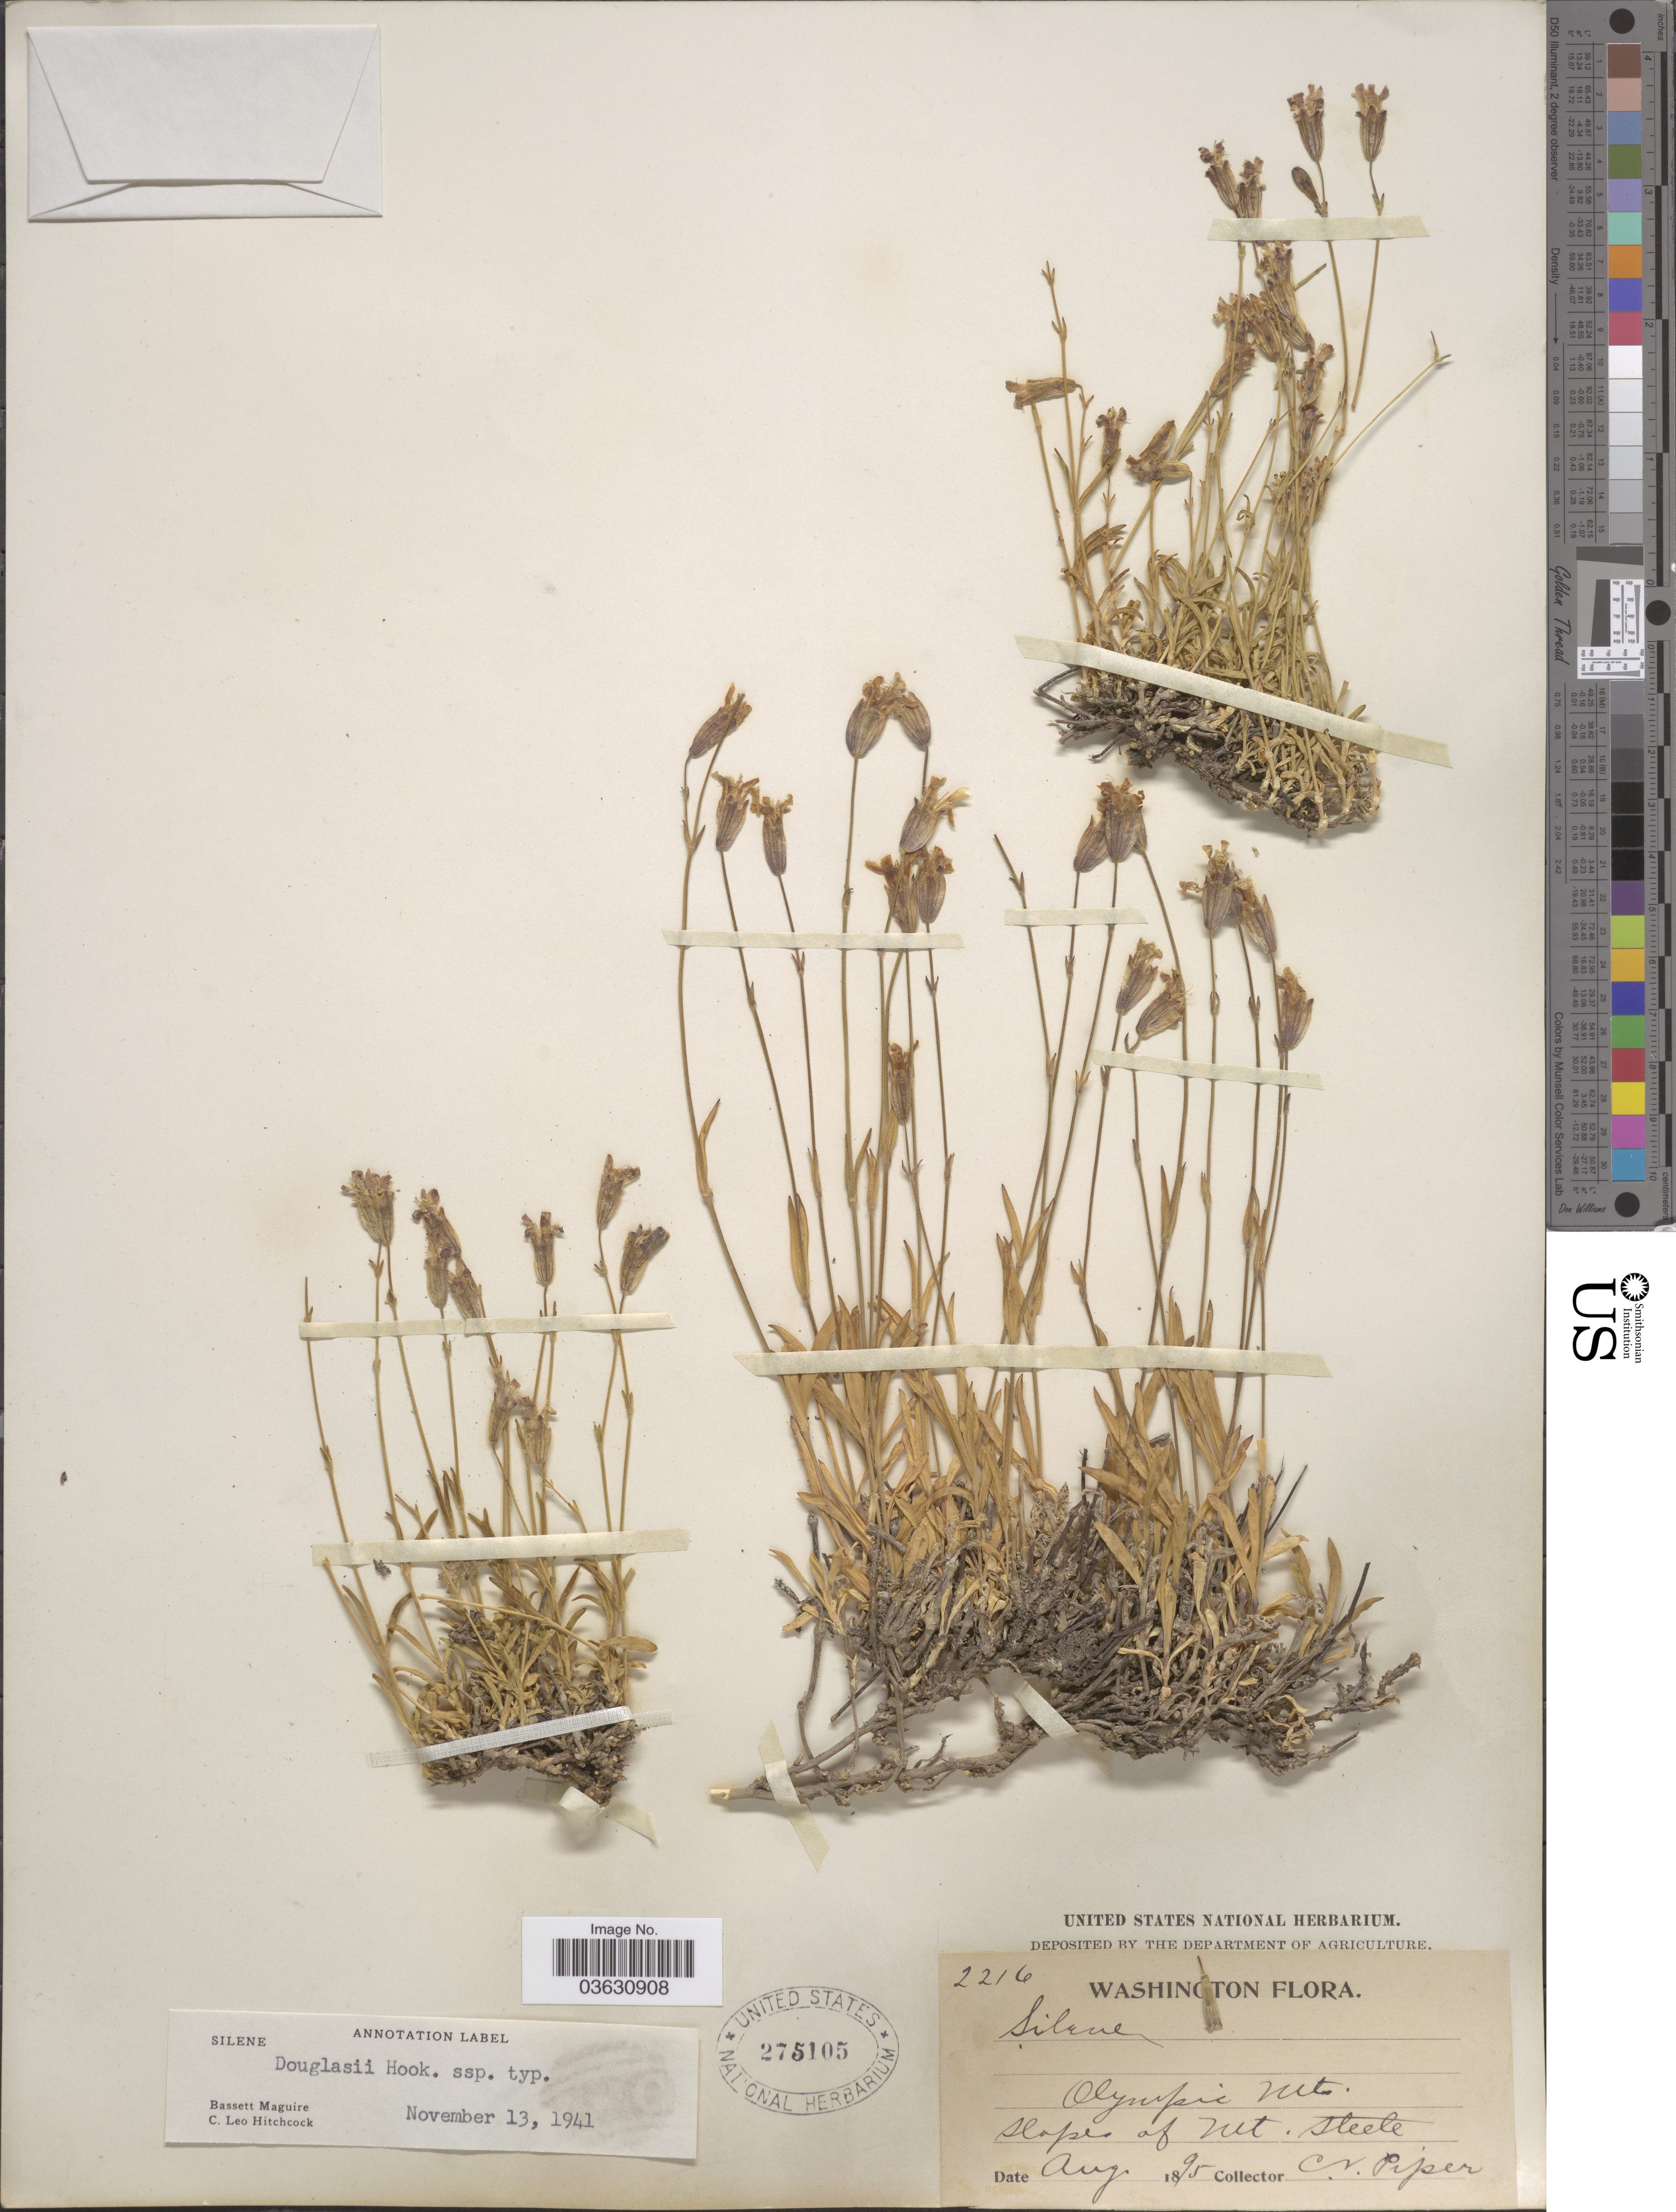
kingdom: Plantae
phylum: Tracheophyta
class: Magnoliopsida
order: Caryophyllales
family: Caryophyllaceae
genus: Silene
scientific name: Silene douglasii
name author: Hook.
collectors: C. V. Piper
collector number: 2216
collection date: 1895-08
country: United States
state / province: Washington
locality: Olympic Mts. Slopes of Mt. Steele.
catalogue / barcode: US 275105